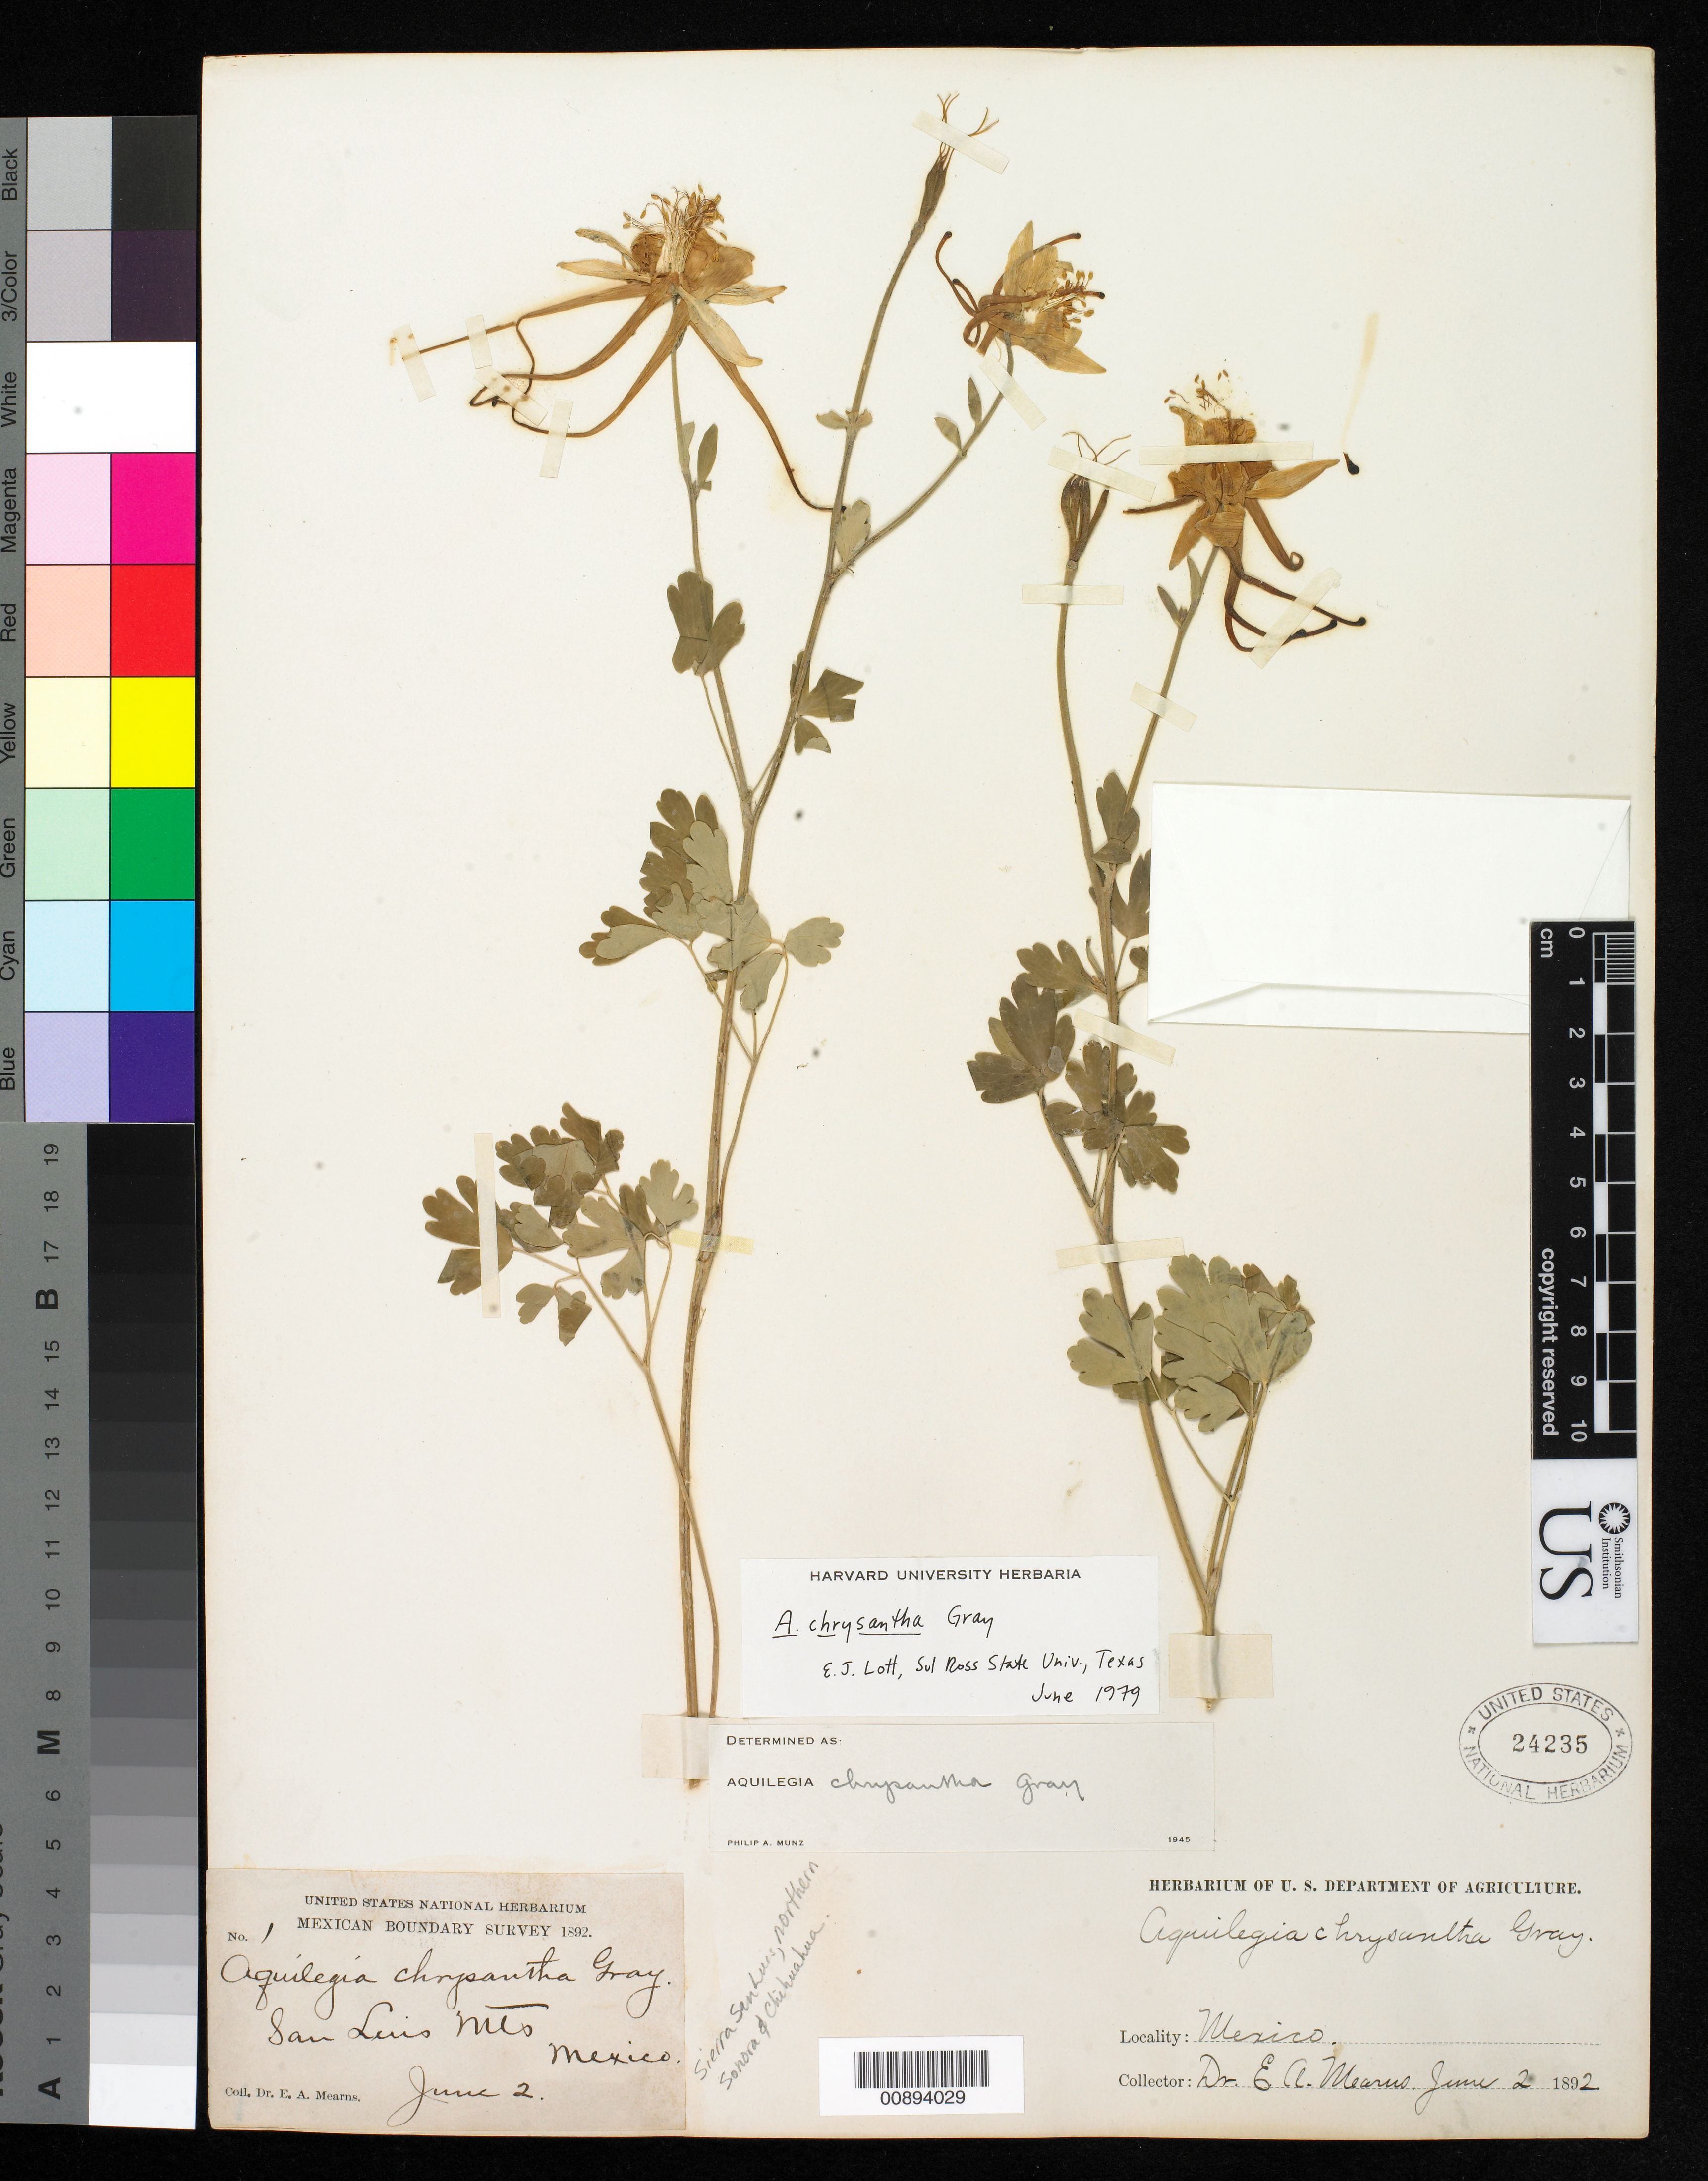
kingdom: Plantae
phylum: Tracheophyta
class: Magnoliopsida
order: Ranunculales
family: Ranunculaceae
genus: Aquilegia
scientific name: Aquilegia chrysantha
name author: A. Gray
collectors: E. A. Mearns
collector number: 1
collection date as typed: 02 Jun 1892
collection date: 1892-06-02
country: Mexico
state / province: Chihuahua / Sonora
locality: San Luis Mts. (northern Sonora and Chihuahua).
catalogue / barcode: US 24235